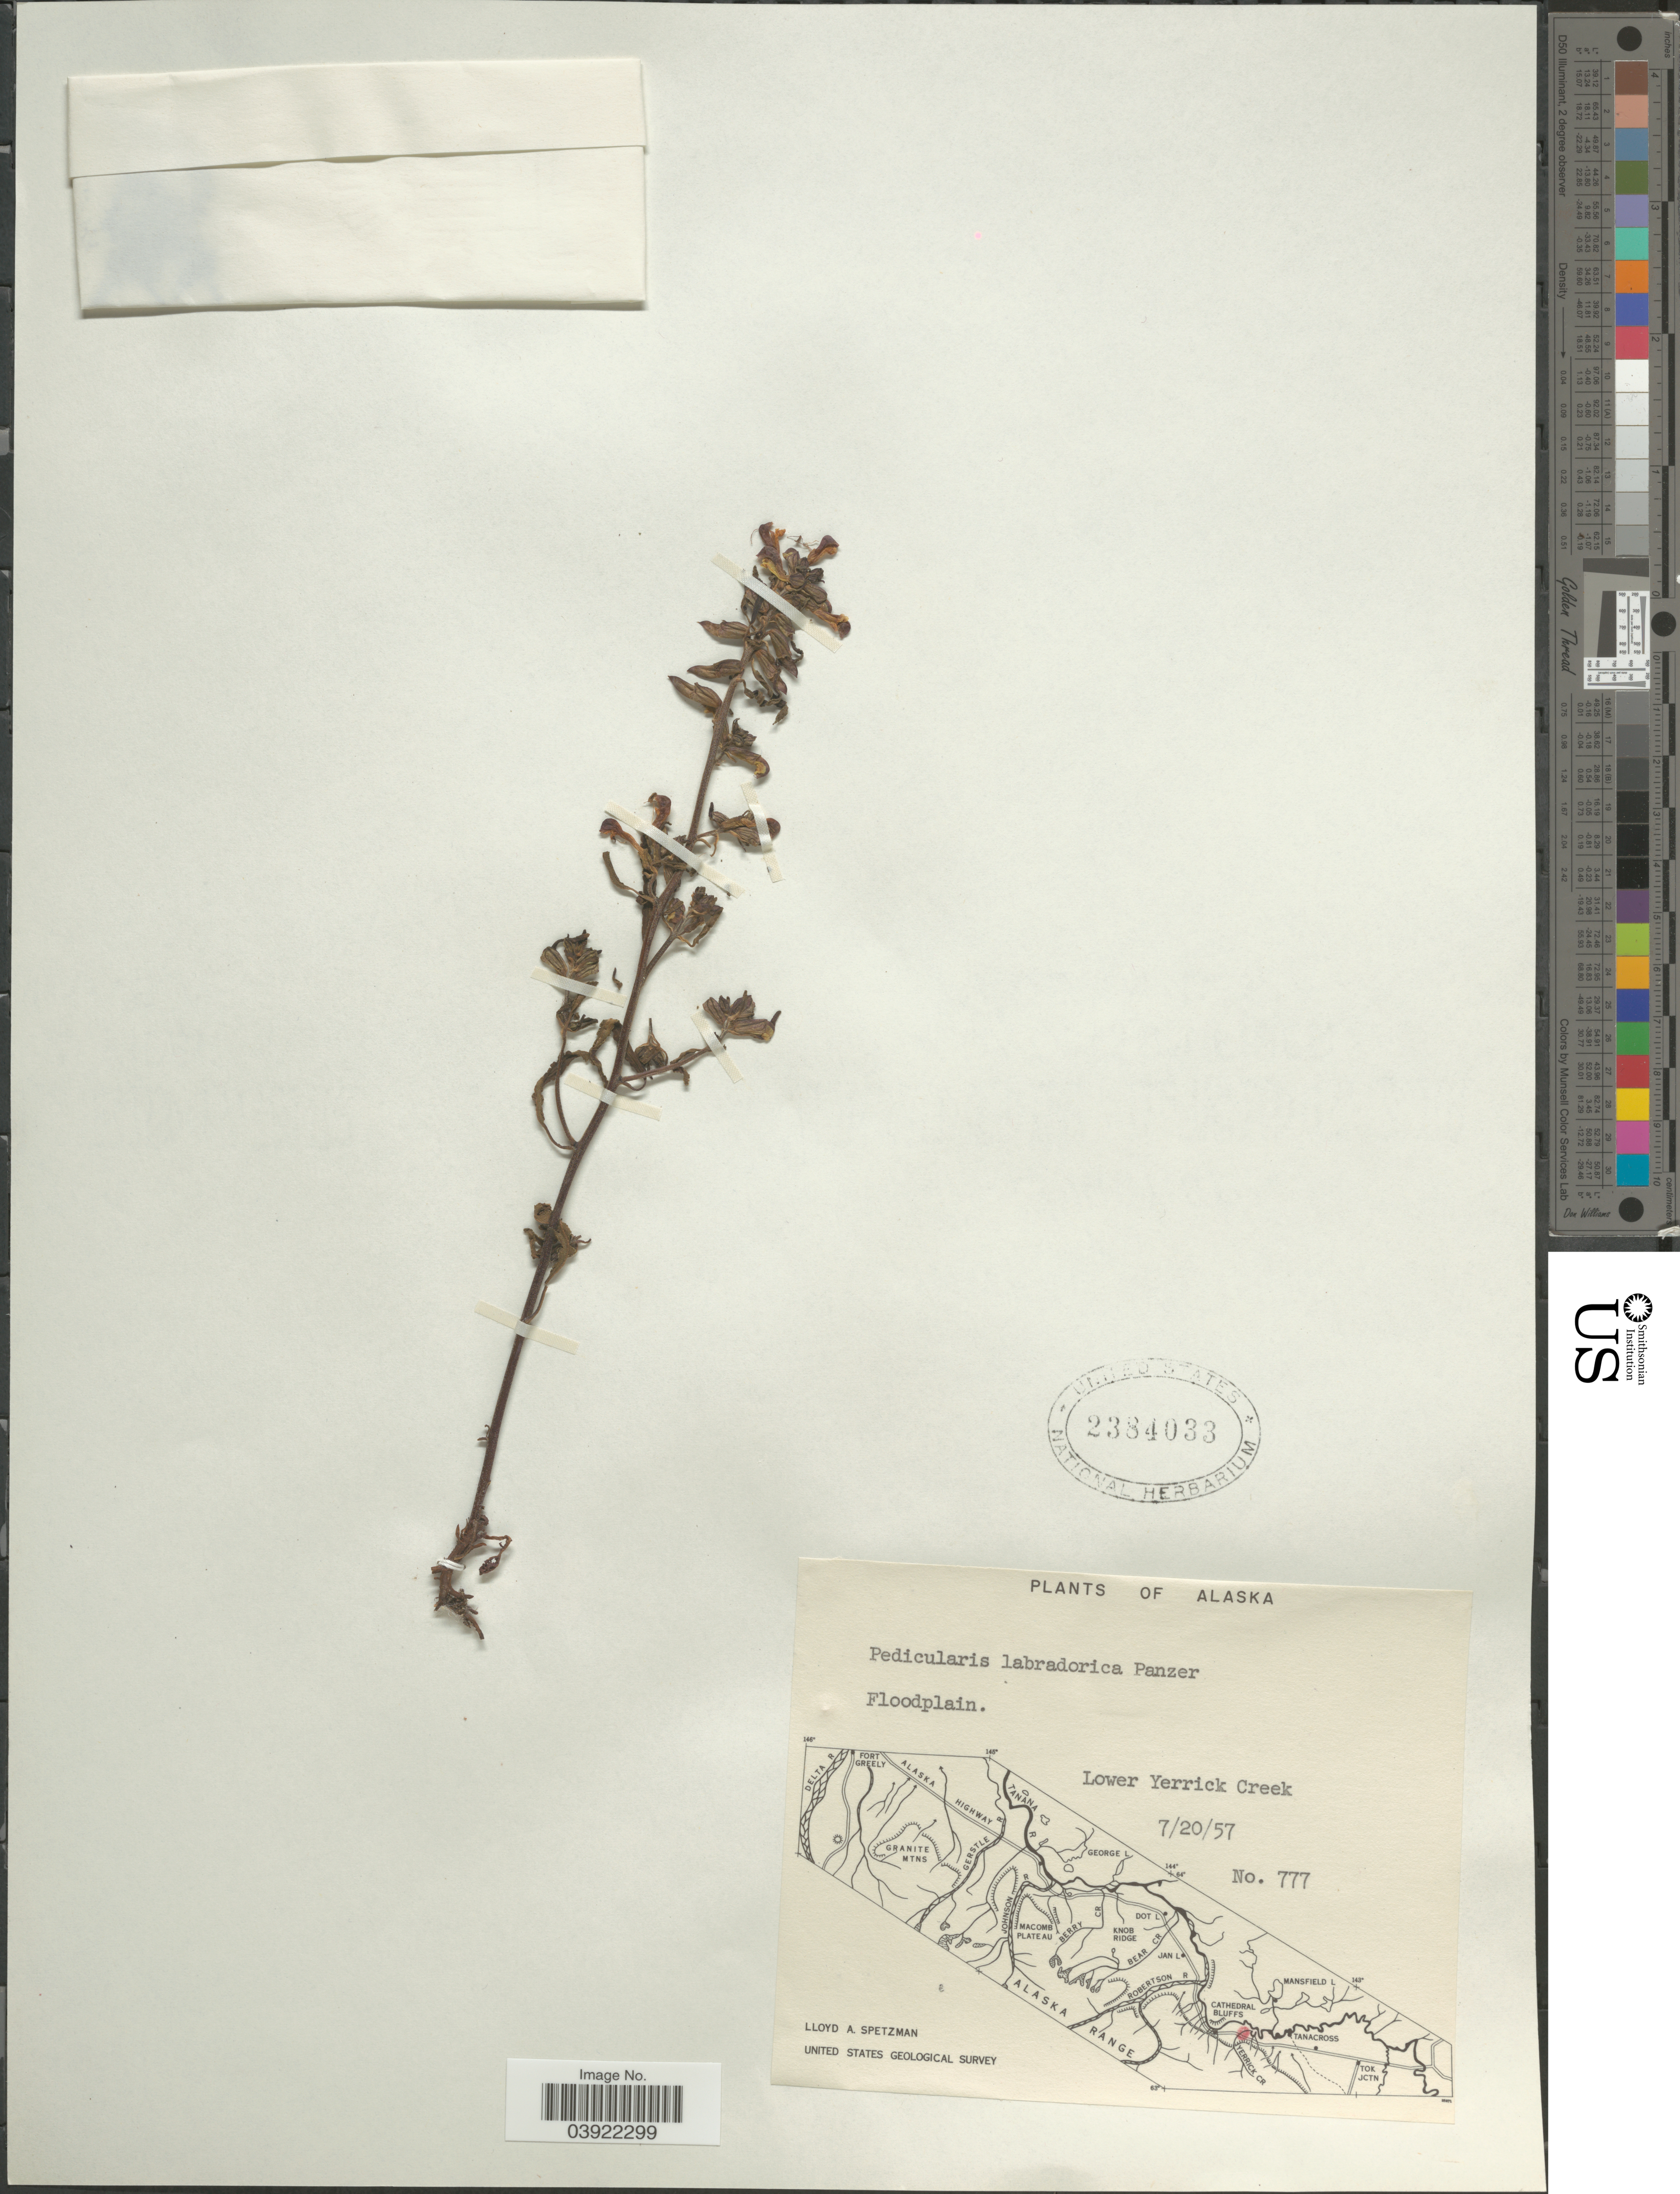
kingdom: Plantae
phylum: Tracheophyta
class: Magnoliopsida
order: Lamiales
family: Orobanchaceae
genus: Pedicularis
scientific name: Pedicularis labradorica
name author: Wirsing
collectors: L. Spetzman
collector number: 777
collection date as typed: Transcribed d/m/y: 20/7/57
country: United States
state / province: Alaska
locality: Lower Yerrick Creek.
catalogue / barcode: US 2384033